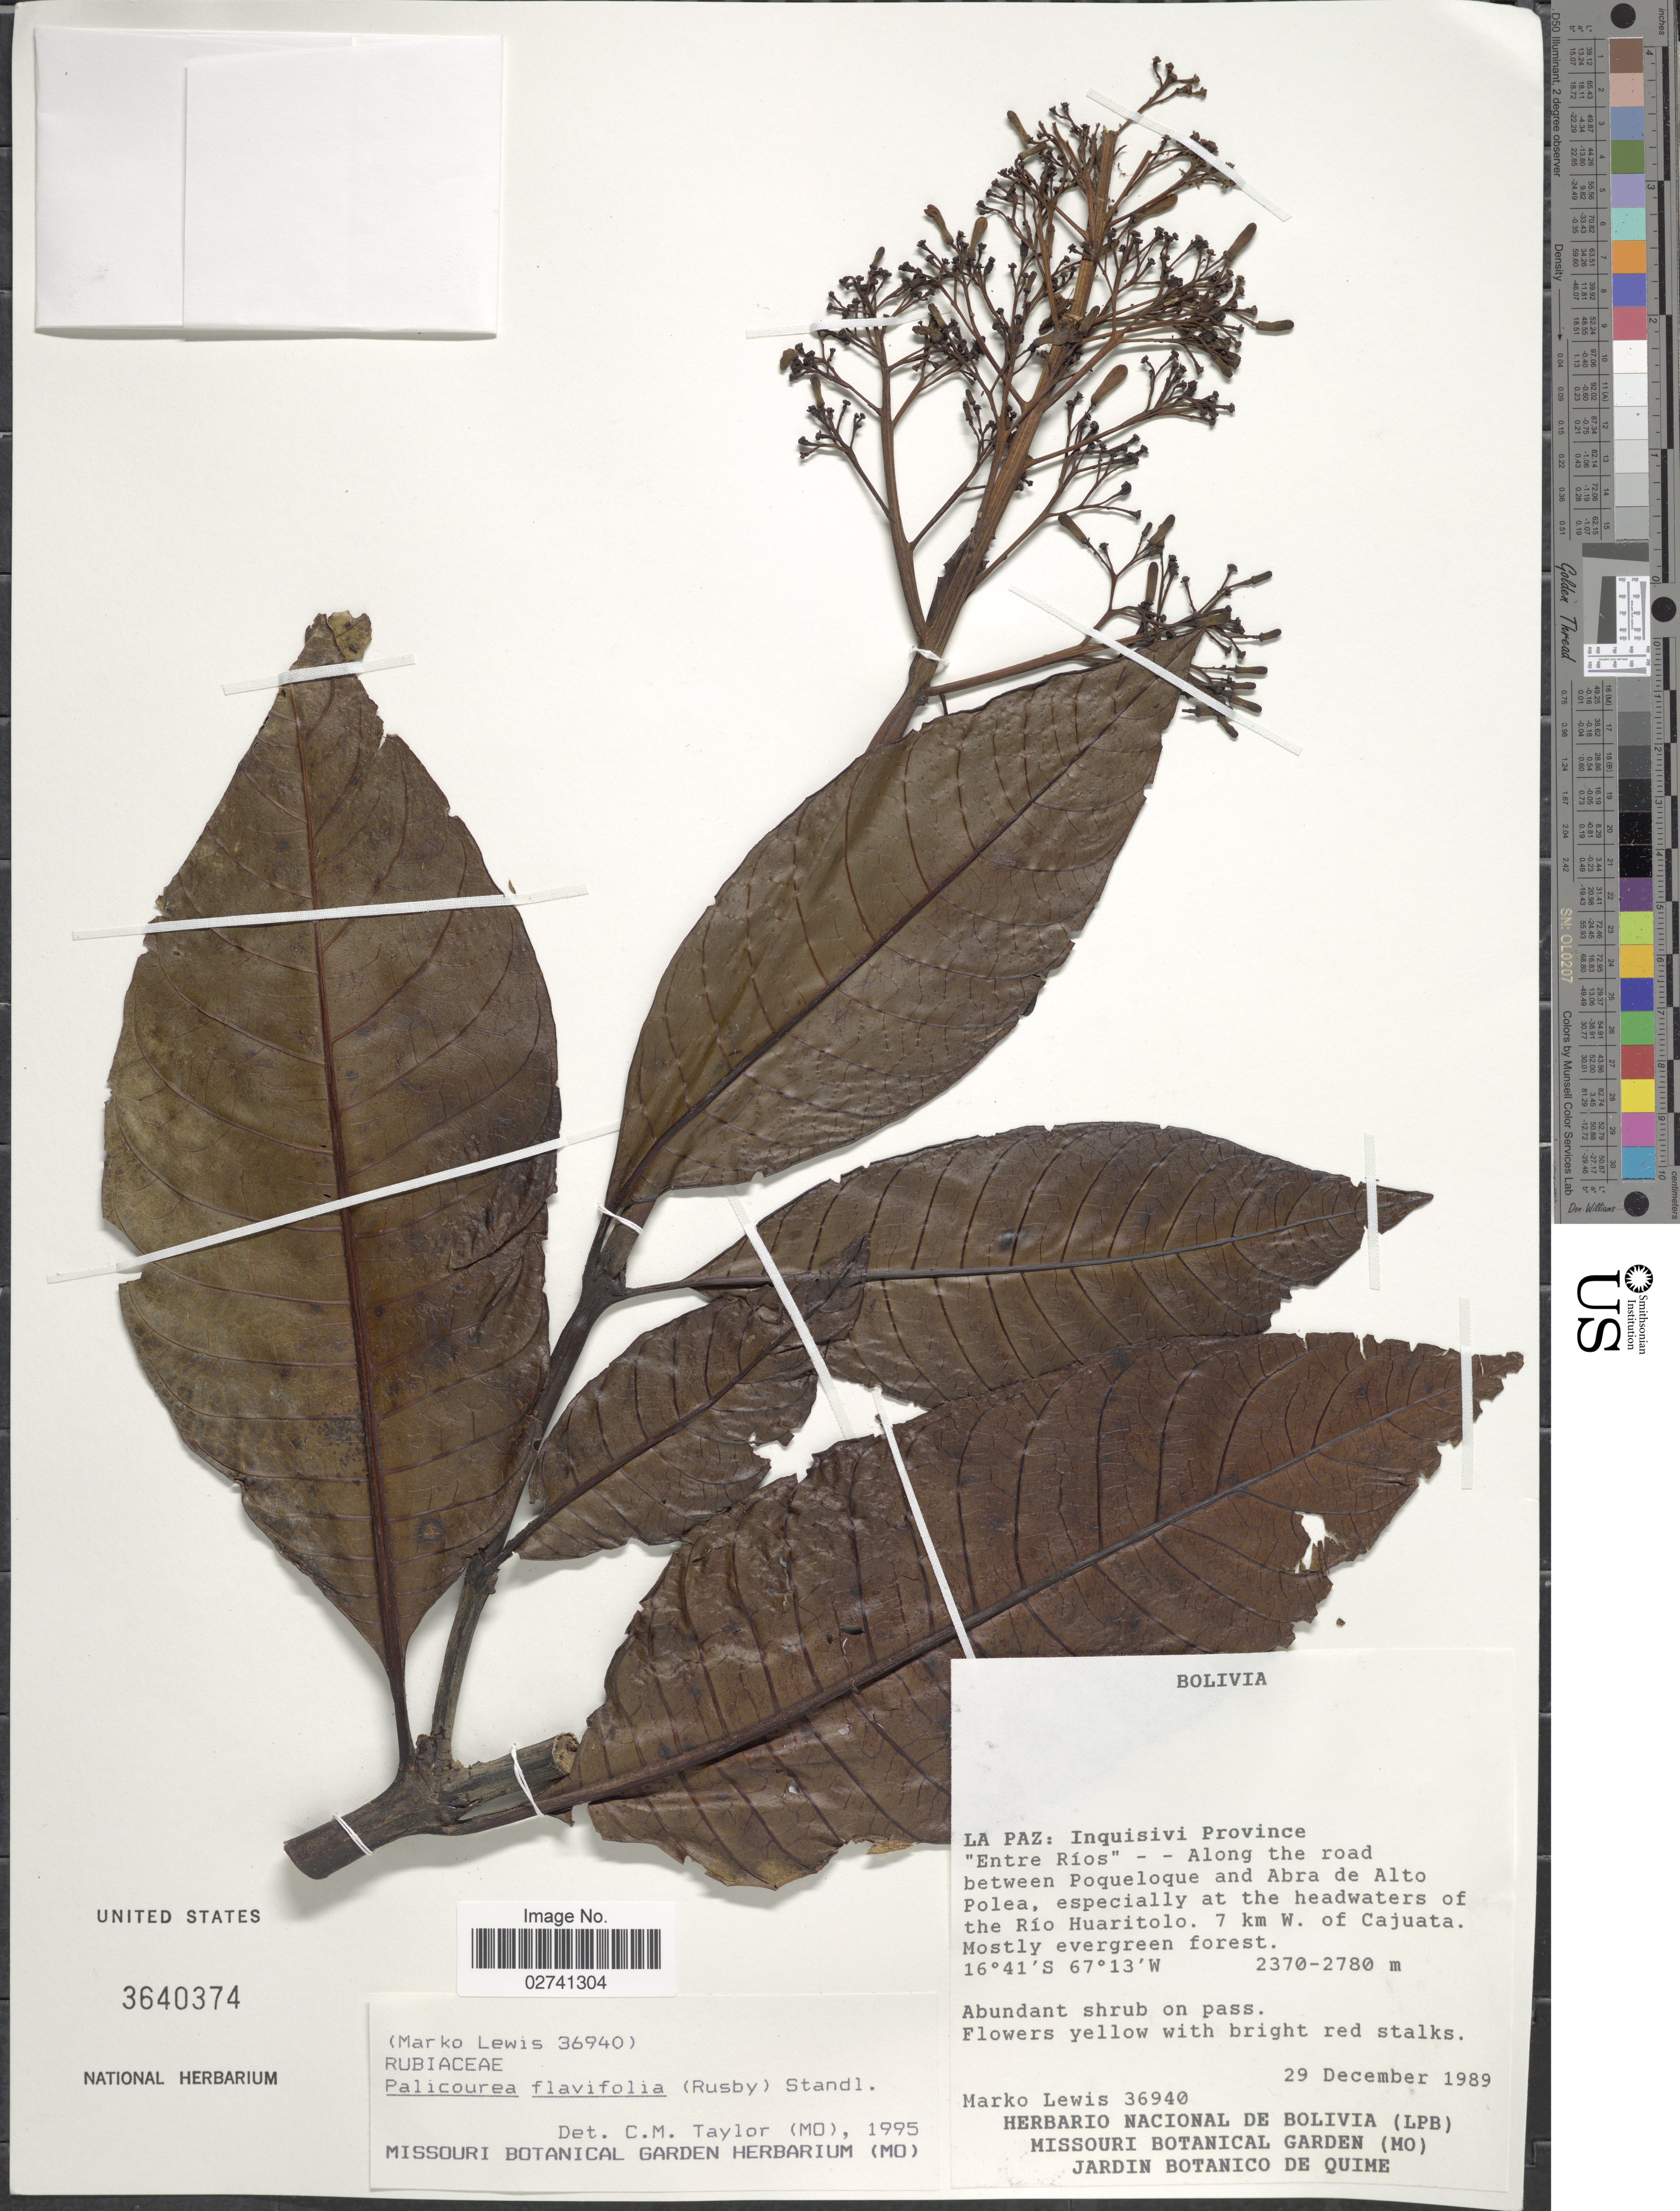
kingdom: Plantae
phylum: Tracheophyta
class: Magnoliopsida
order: Gentianales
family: Rubiaceae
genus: Palicourea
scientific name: Palicourea flavifolia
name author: (Rusby) Standl.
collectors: M. A. Lewis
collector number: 36940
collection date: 1989-12-29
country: Bolivia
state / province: La Paz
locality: Inquisivi Province. "Entre Rios"--Along the road between Poqueloque and Abra de Alto Polea, especially at the headwaters of the Rio Huaritolo. 7 km W. of Cajuata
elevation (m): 2370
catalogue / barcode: US 3640374